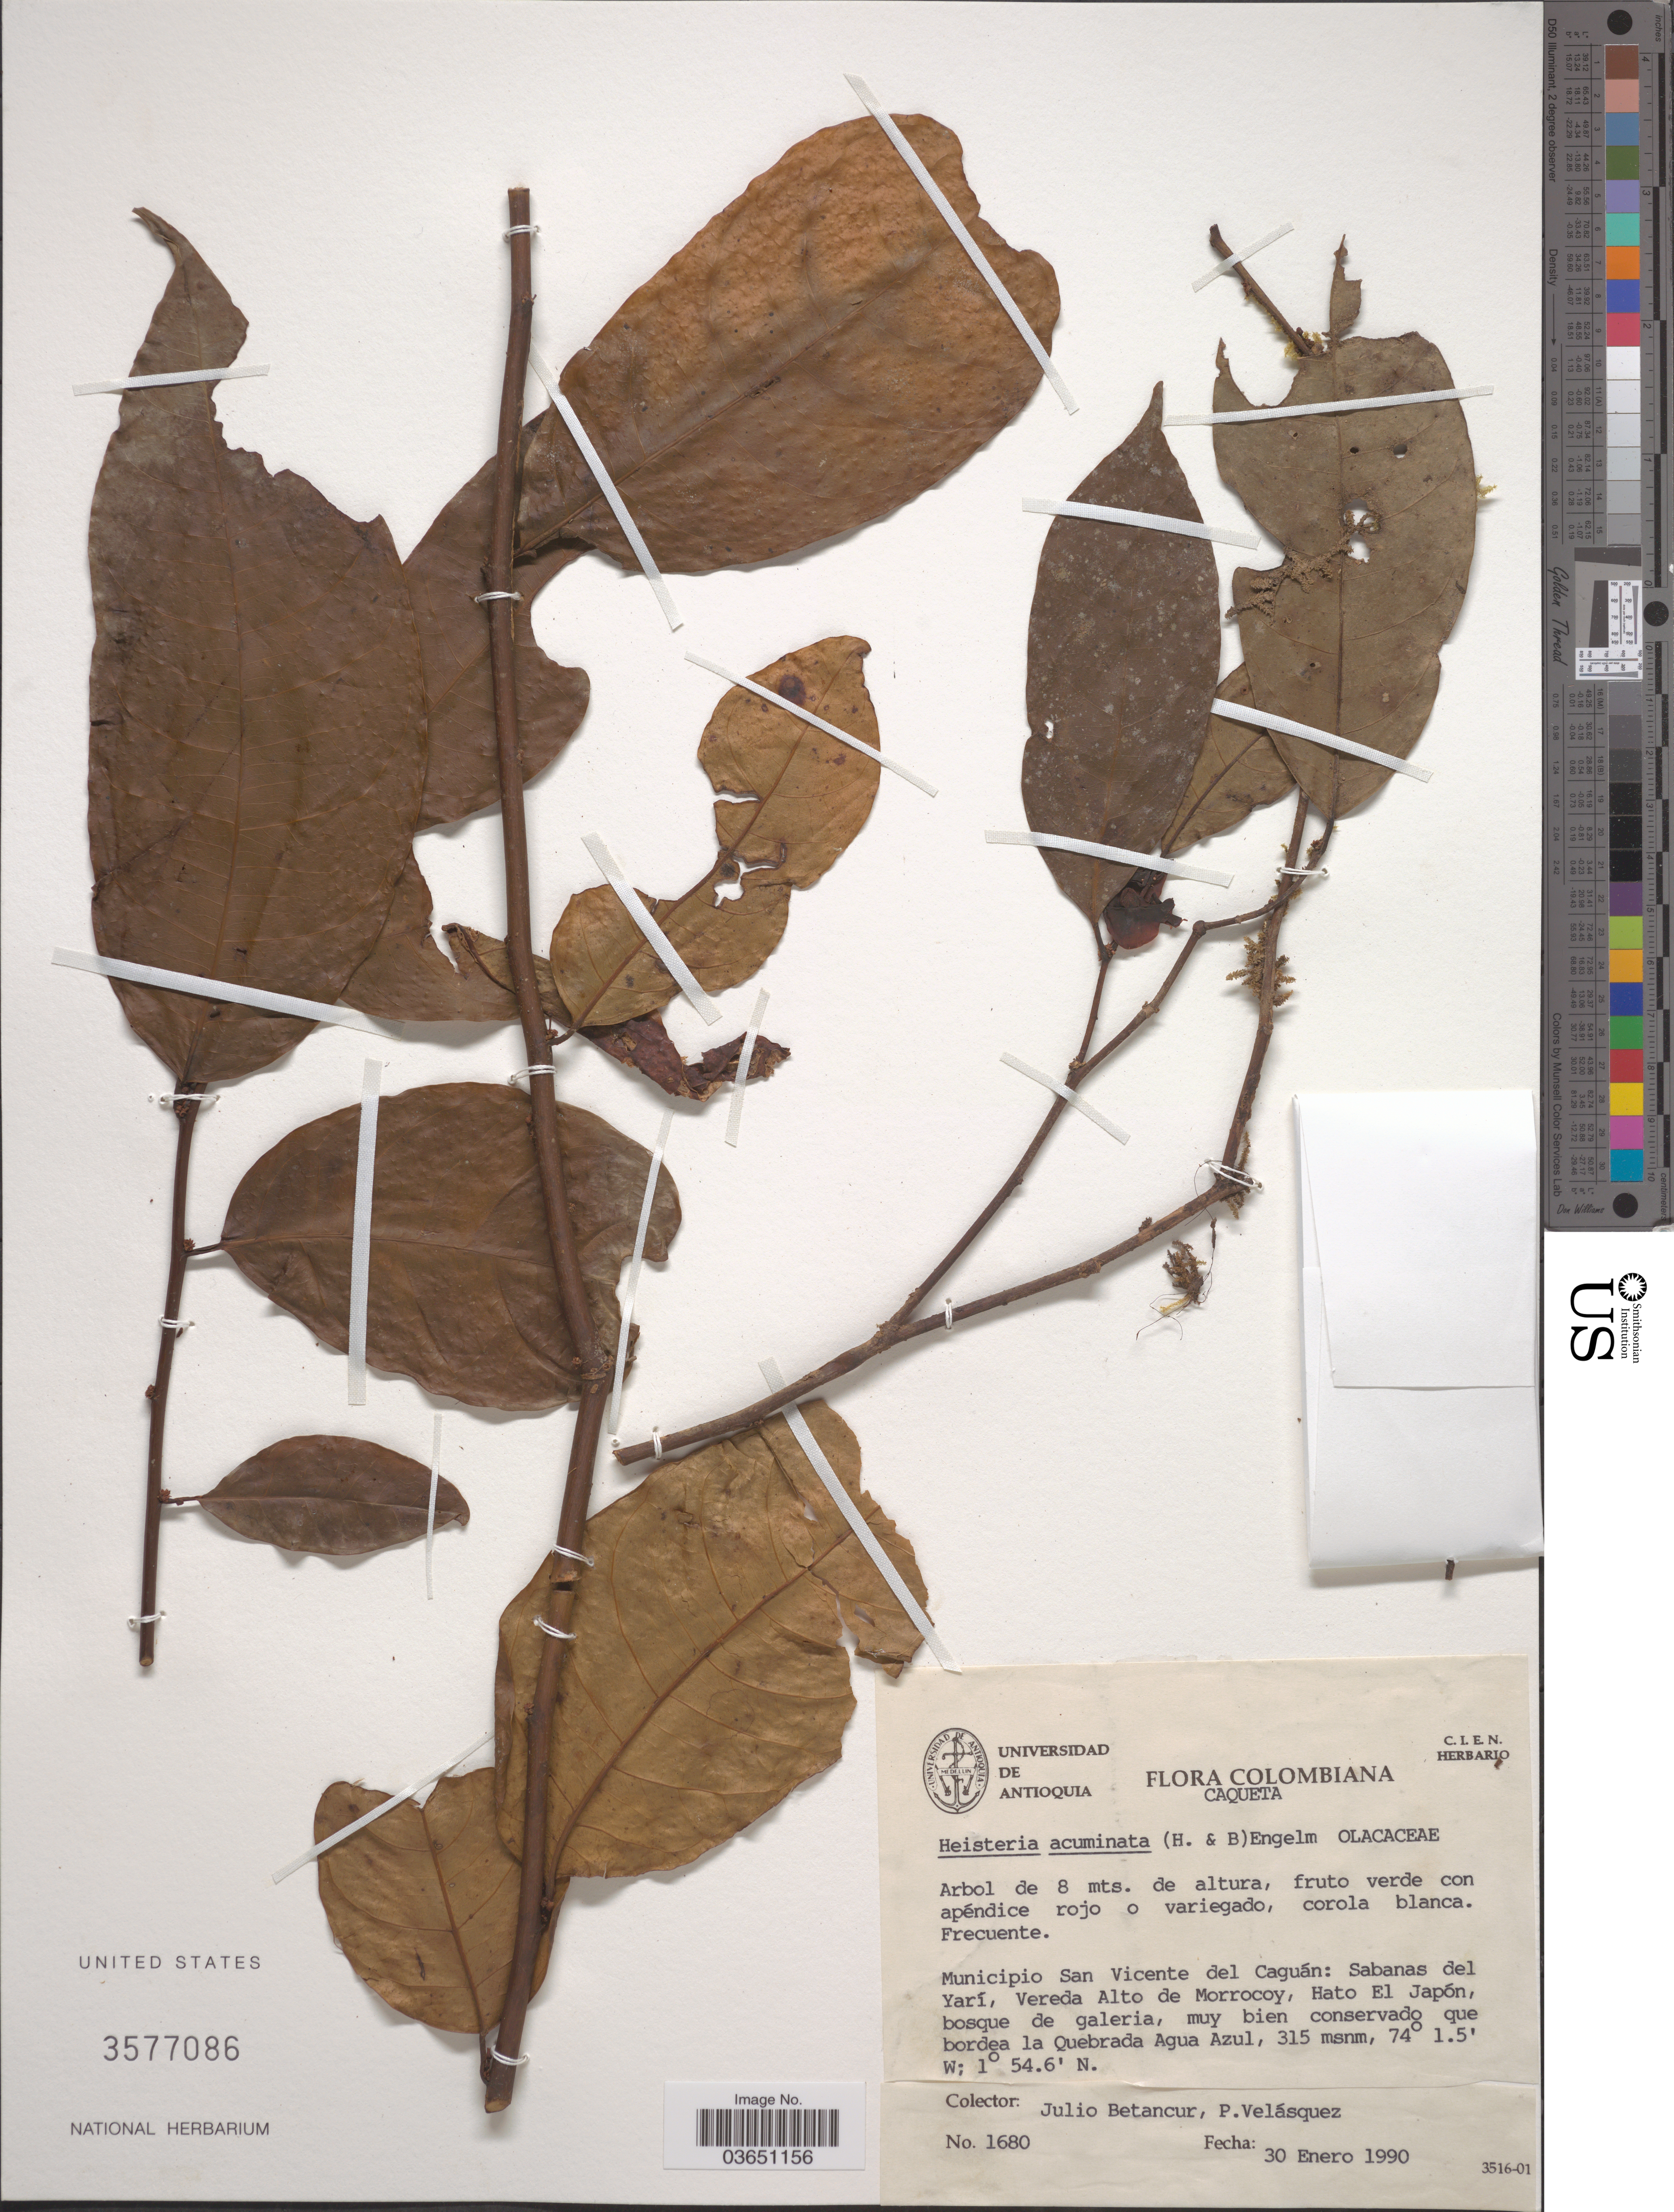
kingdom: Plantae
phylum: Tracheophyta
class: Magnoliopsida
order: Santalales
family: Erythropalaceae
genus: Heisteria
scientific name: Heisteria acuminata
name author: (Humb. & Bonpl.) Engl.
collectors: J. Betancur & P. Velasquez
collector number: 1680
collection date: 1990-01-30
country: Colombia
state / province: Caquetá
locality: Municipio San Vicente del Caguán: Sabanas del Yarí, Vereda Alto de Morocoy, Hato El Japón, bosque de galeria, muy bien conservado que bordea la Quebrada Agua Azul.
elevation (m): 315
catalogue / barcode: US 3577086